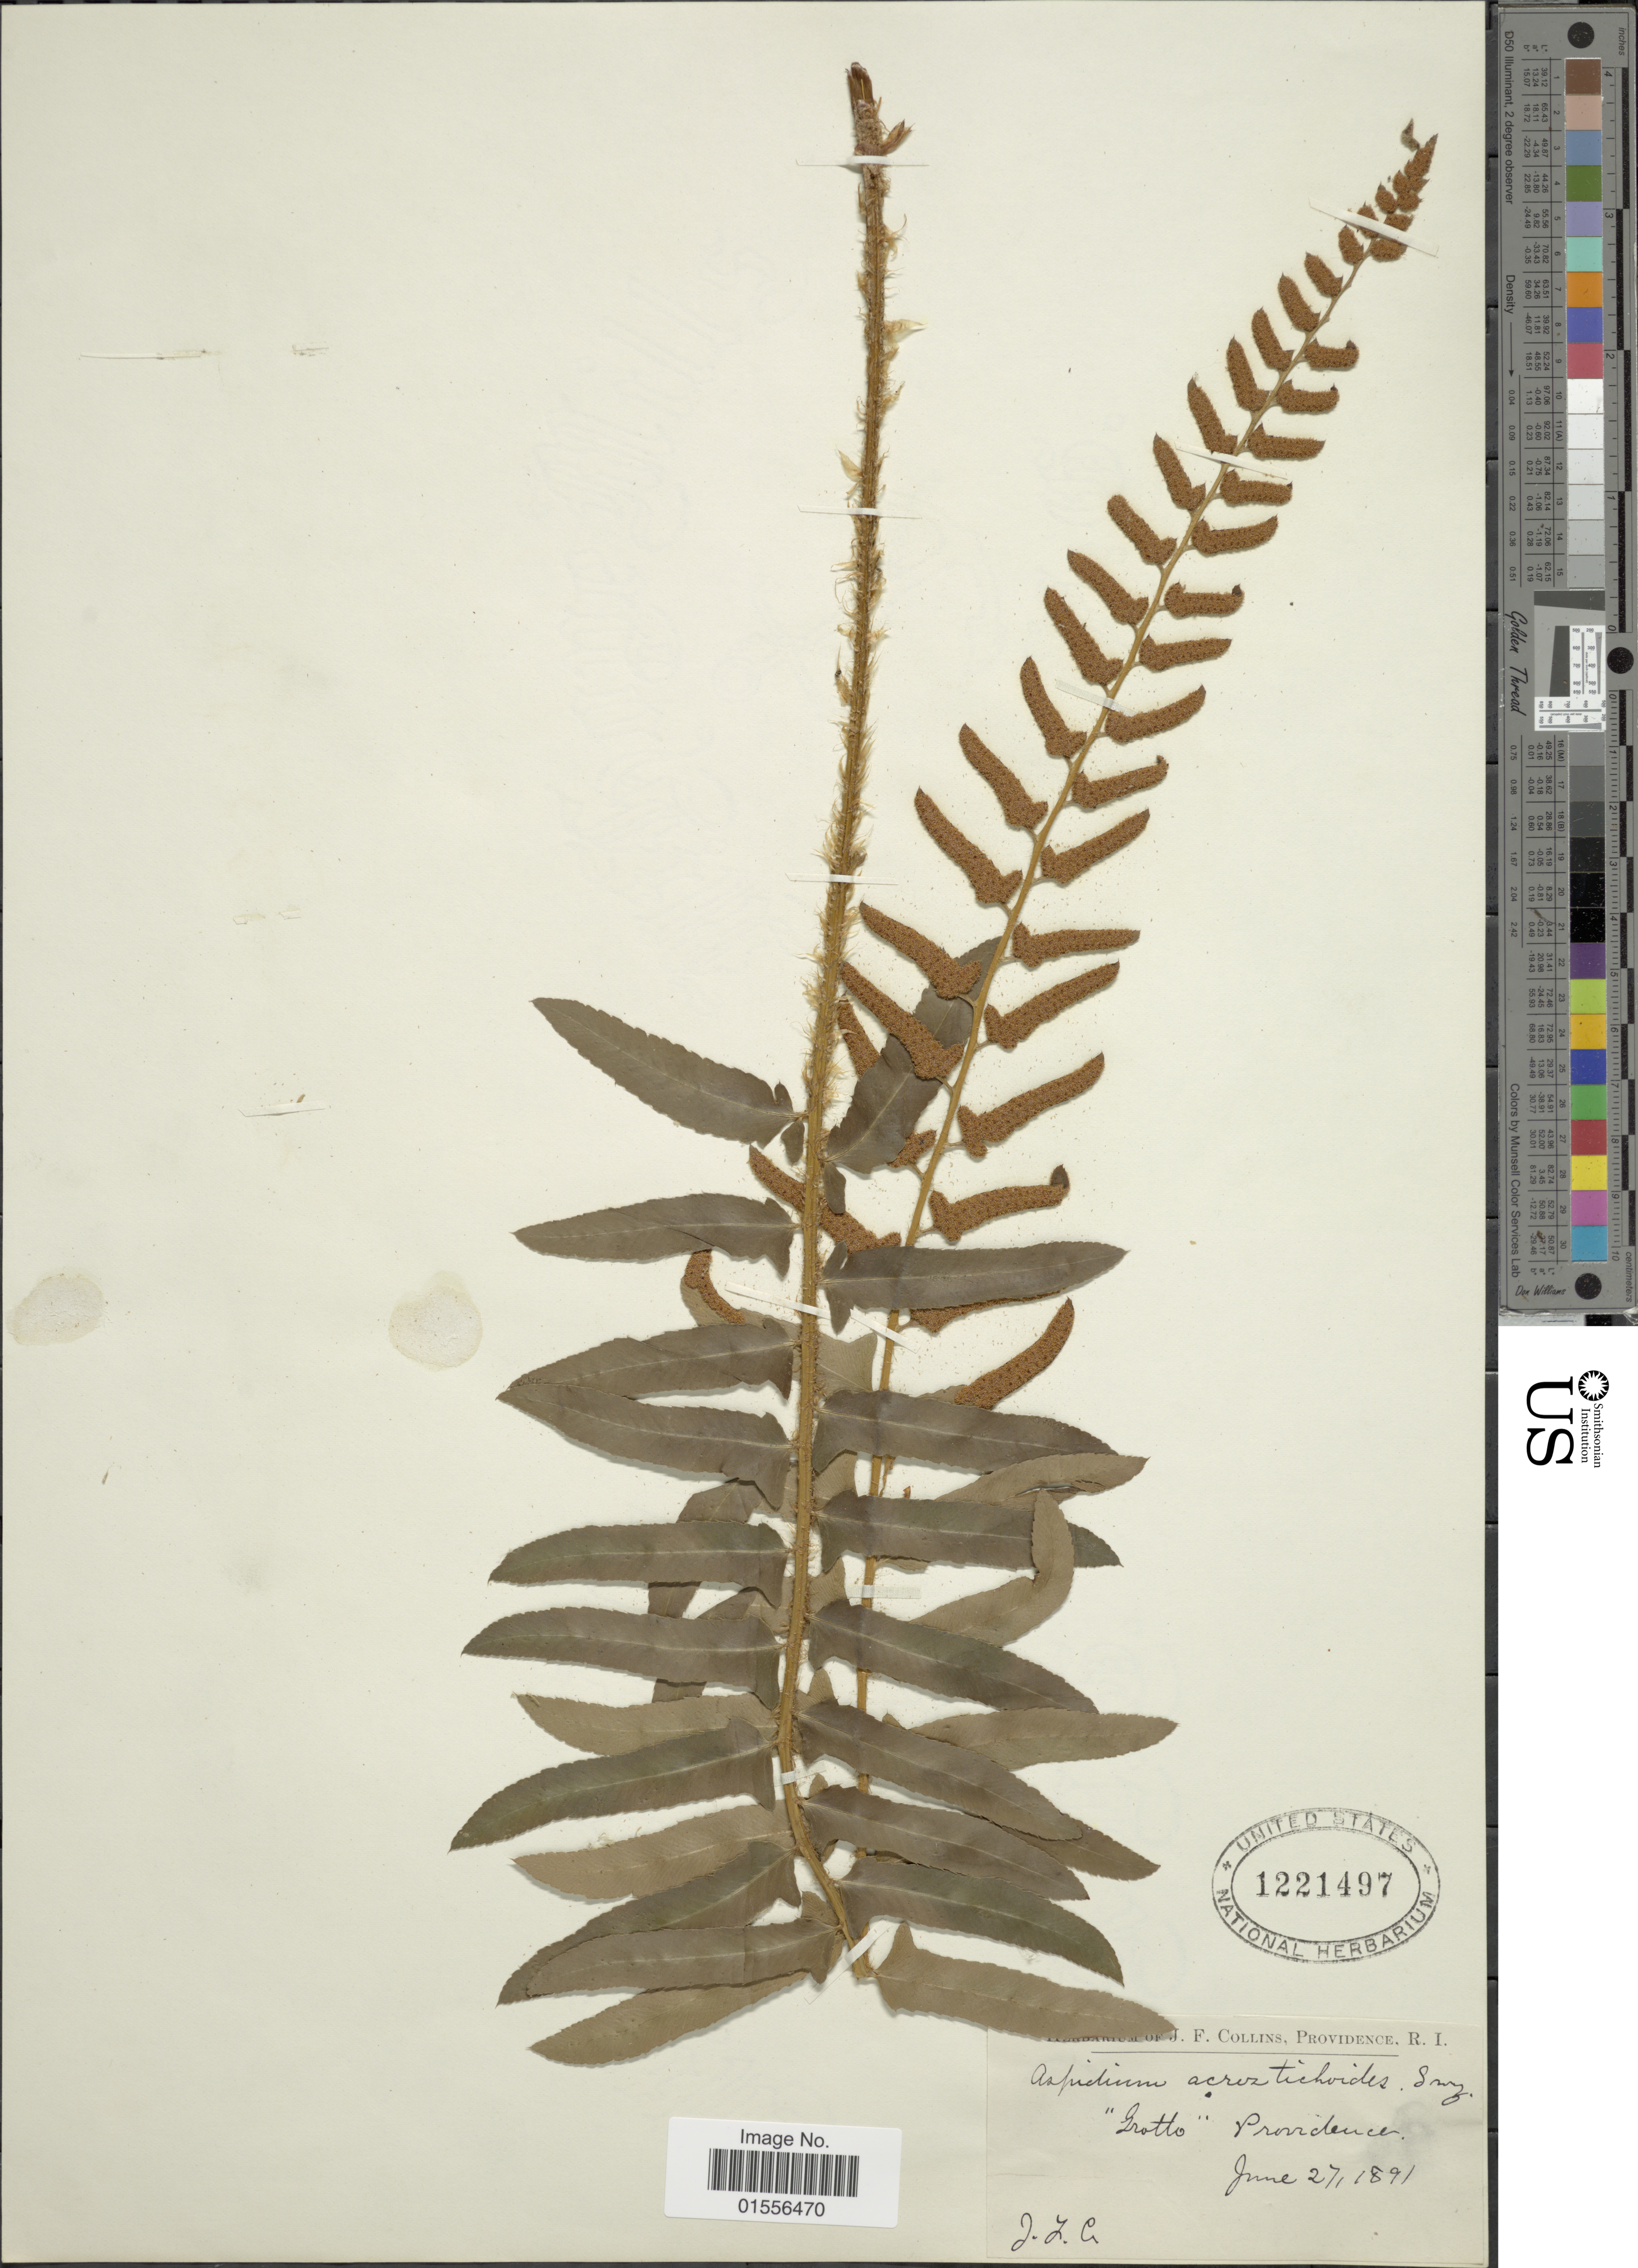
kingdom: Plantae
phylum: Tracheophyta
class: Polypodiopsida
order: Polypodiales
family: Dryopteridaceae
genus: Polystichum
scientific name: Polystichum acrostichoides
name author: (Michx.) Schott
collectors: J. Collins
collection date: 1891-06-27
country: United States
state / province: Rhode Island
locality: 'Grotto' Providence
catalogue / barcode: US 1221497